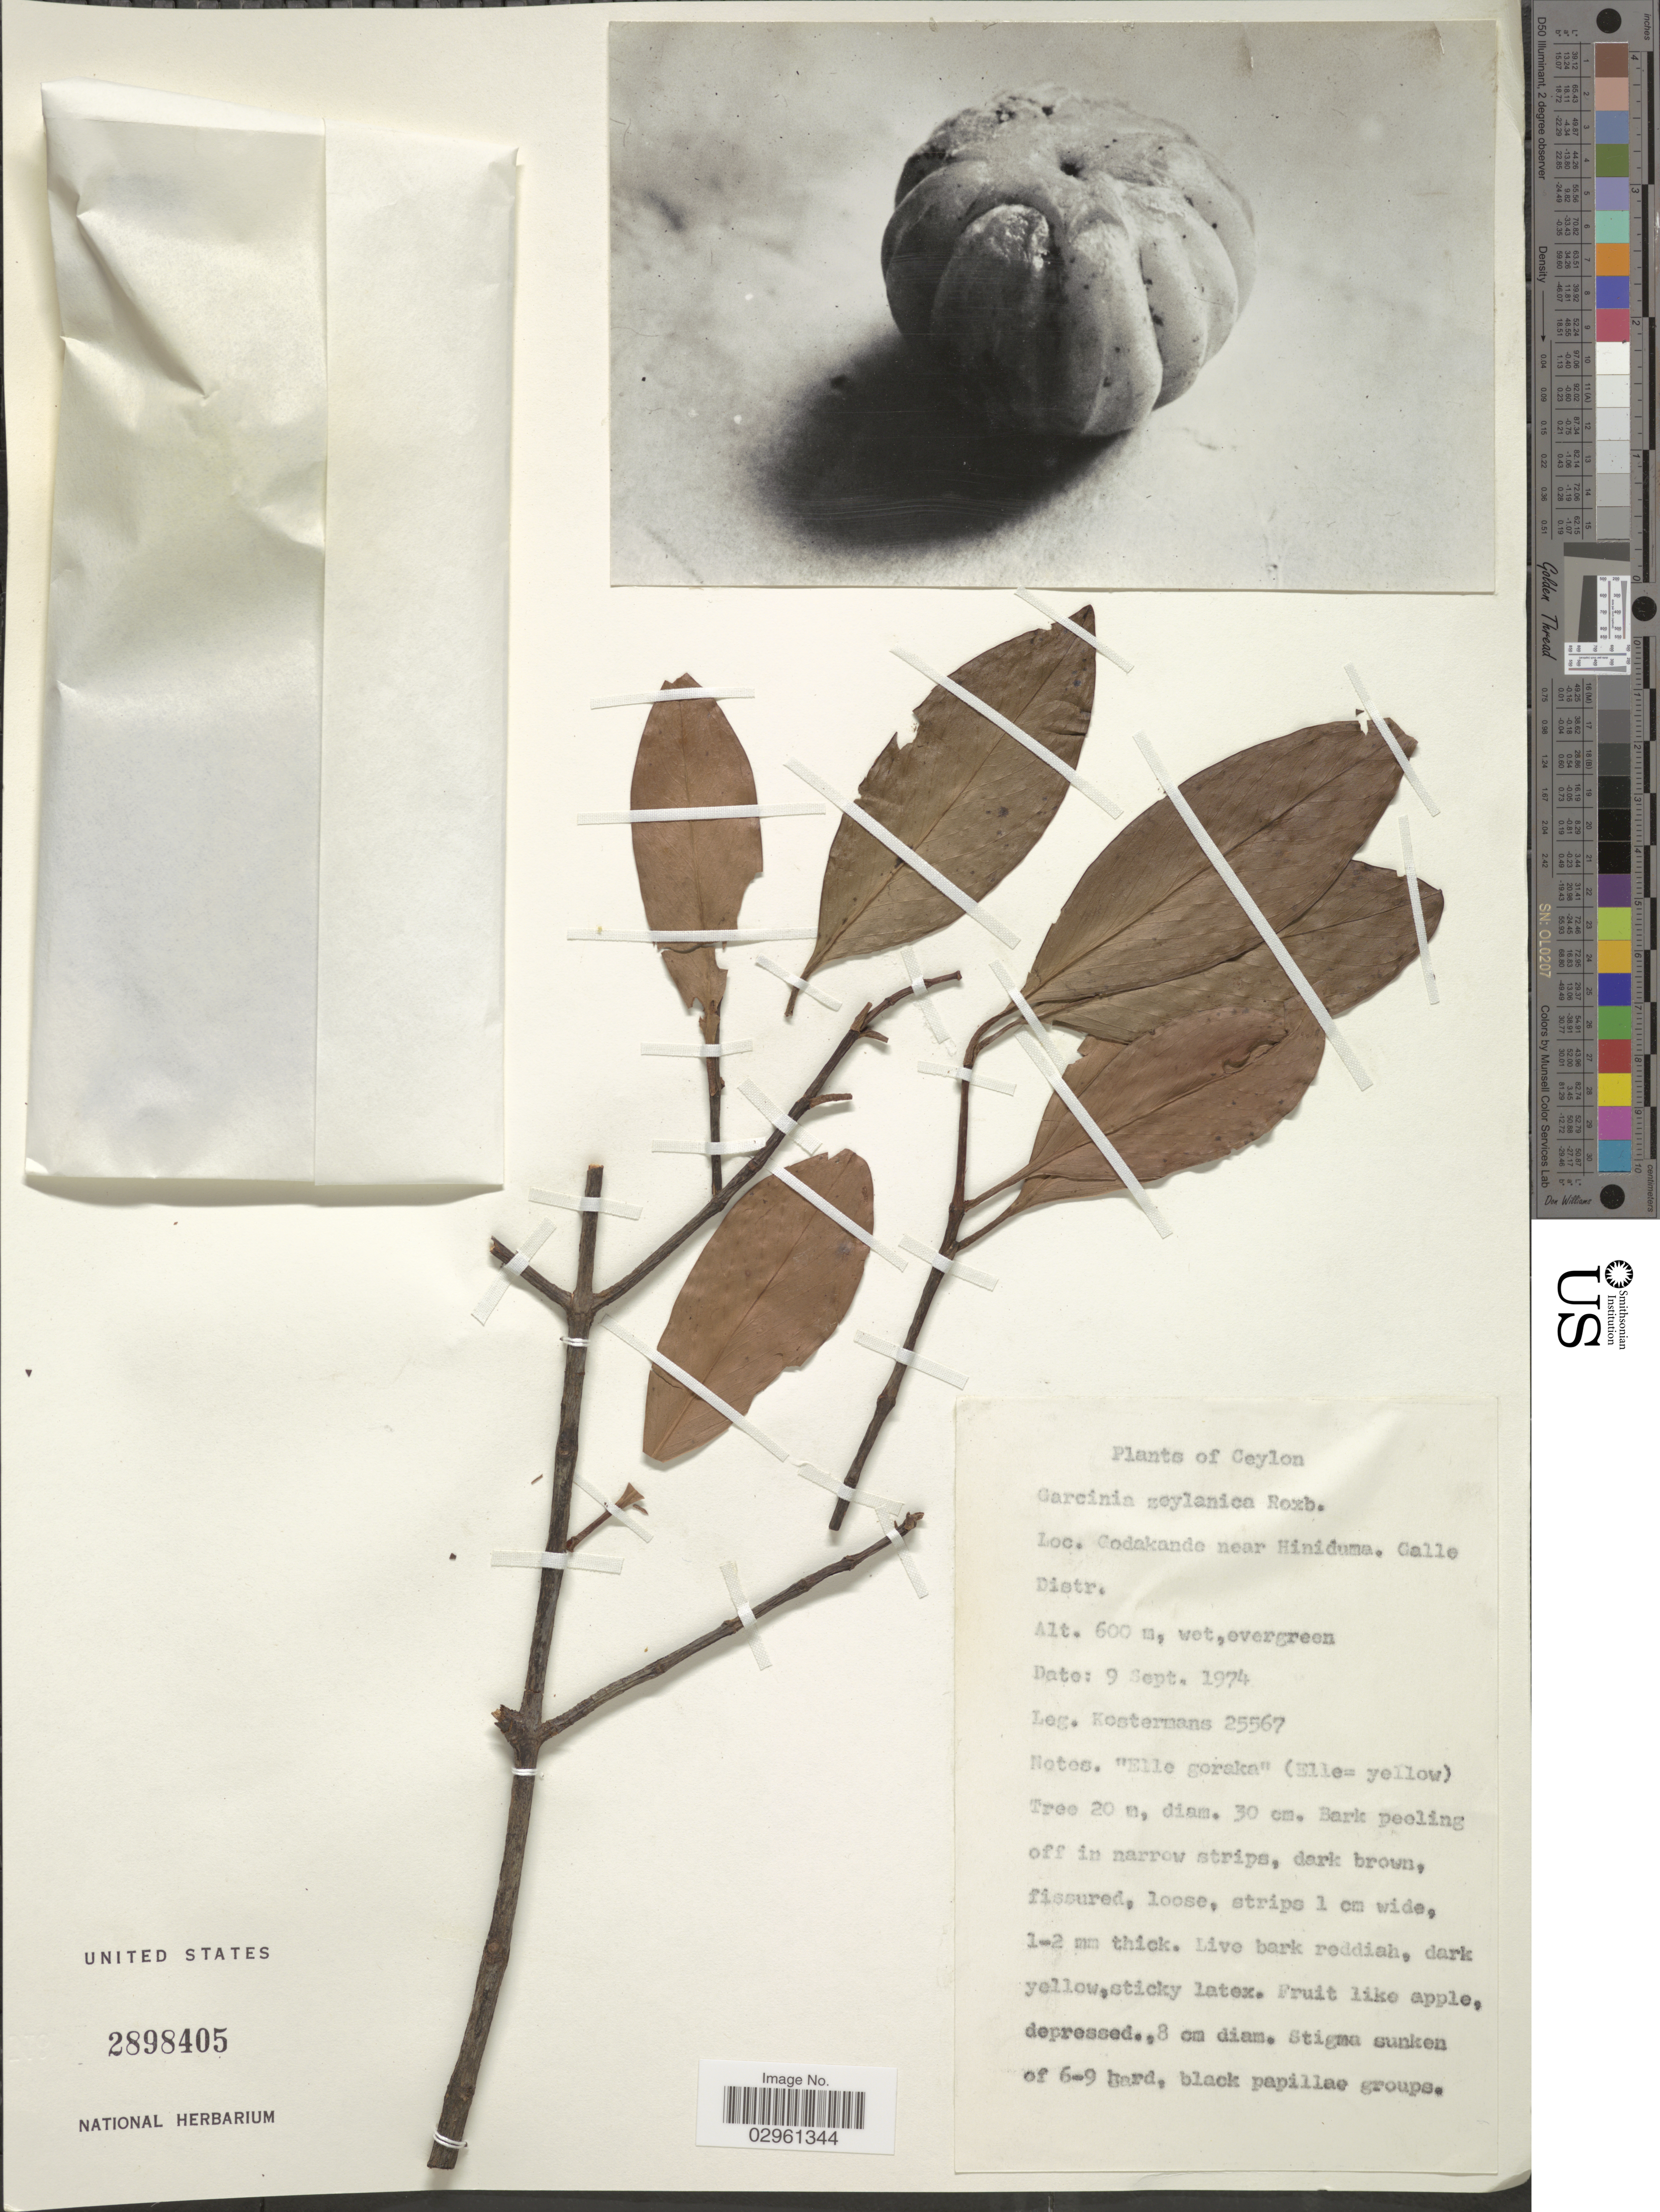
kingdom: Plantae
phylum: Tracheophyta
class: Magnoliopsida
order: Malpighiales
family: Clusiaceae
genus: Garcinia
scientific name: Garcinia zeylanica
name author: Roxb.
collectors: Kostermans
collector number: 25567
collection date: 1974-09-09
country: Sri Lanka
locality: Ceylon. Codakande near Hiniduma. Galle Distr.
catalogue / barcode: US 2898405